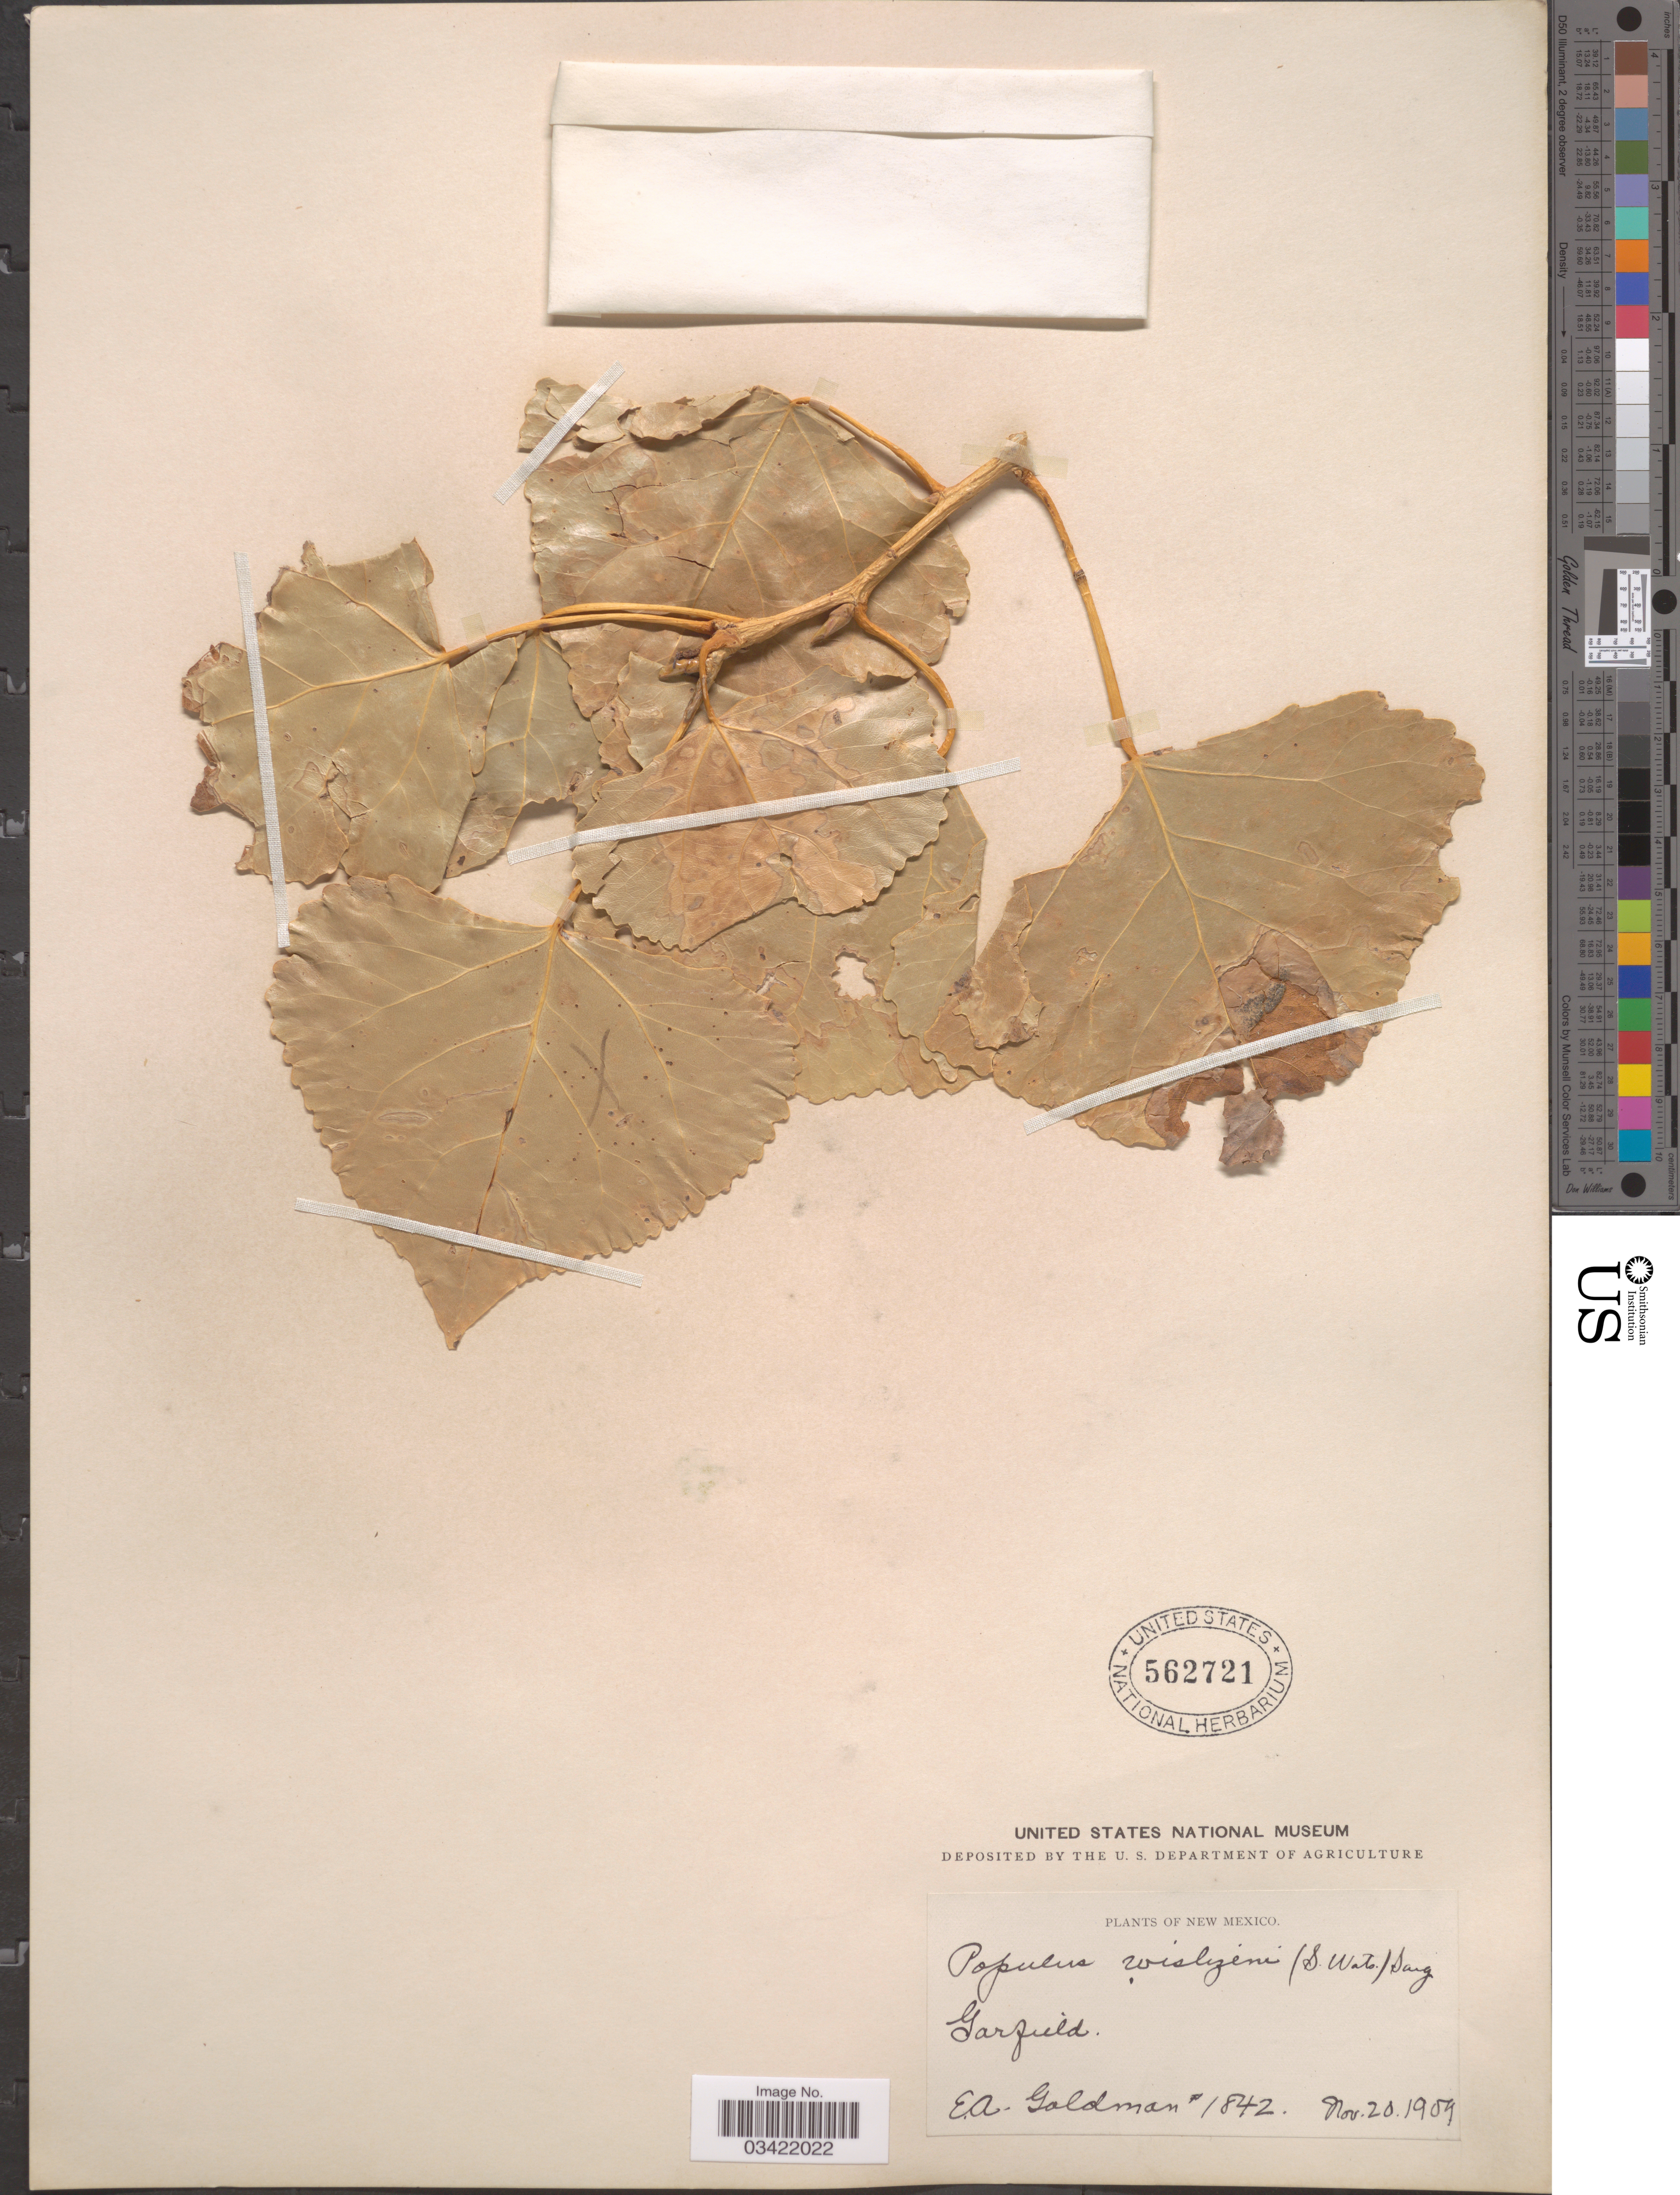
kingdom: Plantae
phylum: Tracheophyta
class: Magnoliopsida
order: Malpighiales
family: Salicaceae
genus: Populus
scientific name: Populus deltoides subsp. wislizeni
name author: (S. Watson) Eckenw.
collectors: E. A. Goldman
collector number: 1842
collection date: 1909-11-20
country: United States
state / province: New Mexico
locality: Garfield.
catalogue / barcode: US 562721